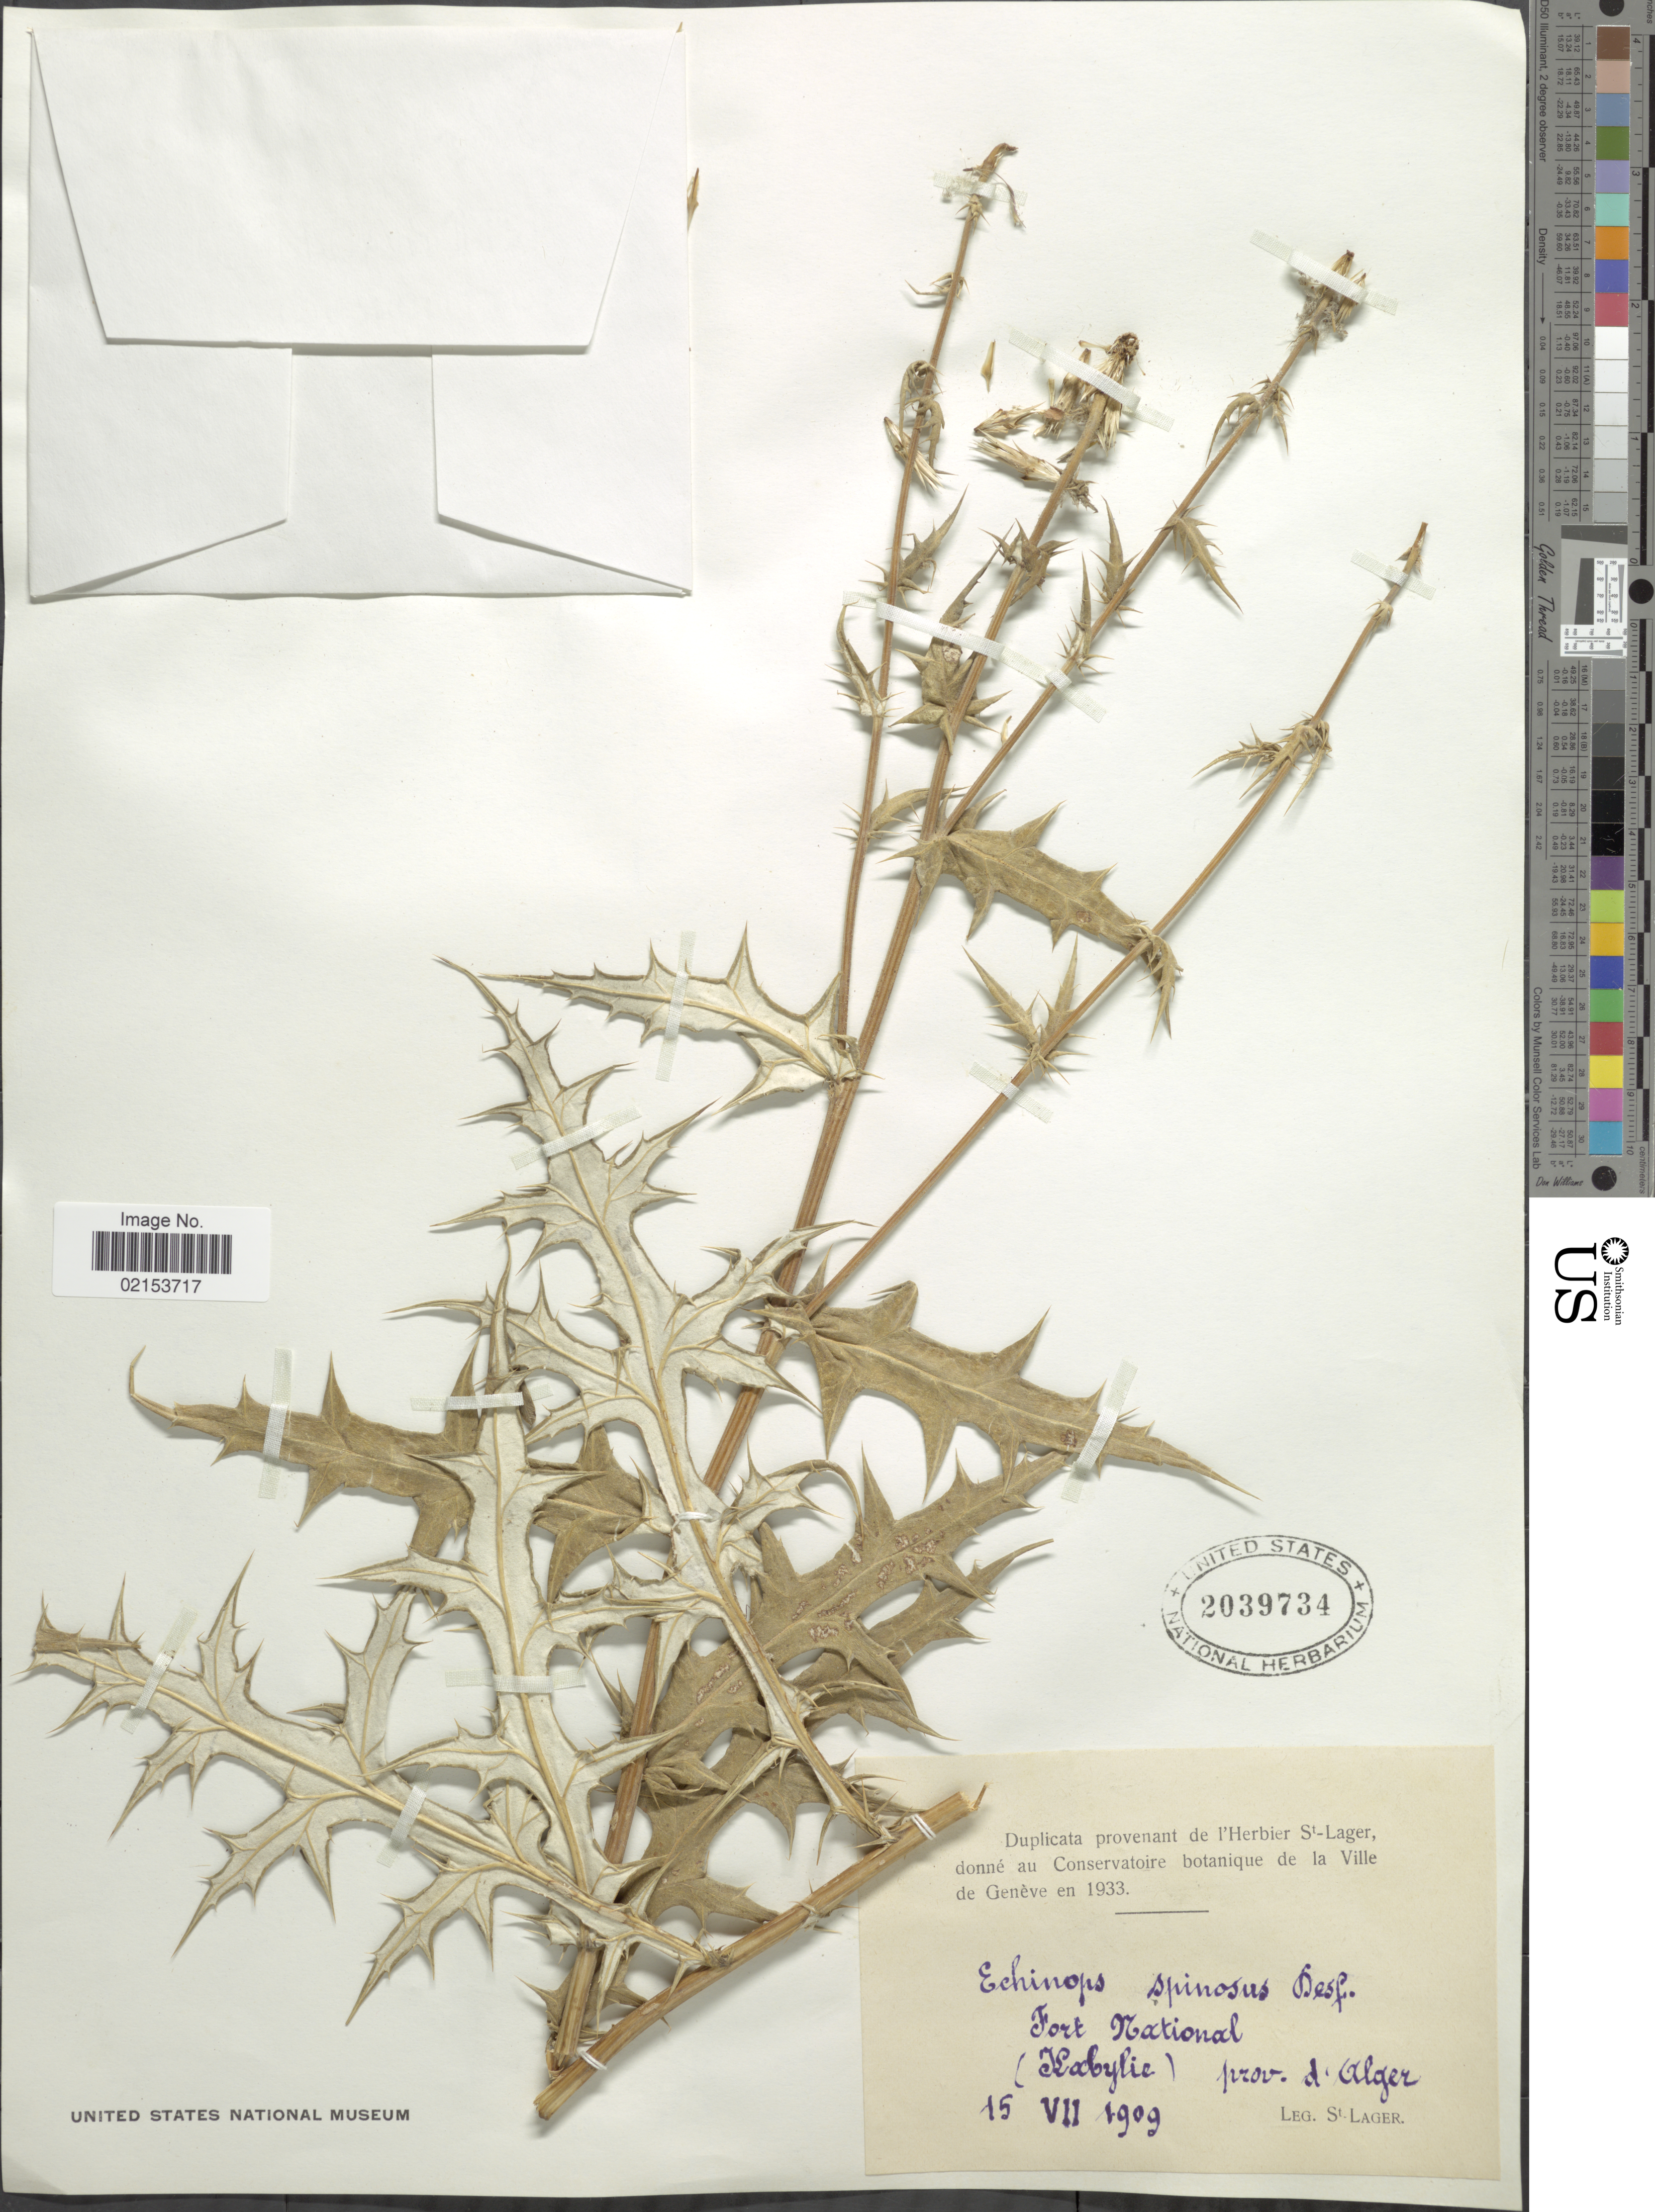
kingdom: Plantae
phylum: Tracheophyta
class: Magnoliopsida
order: Asterales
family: Asteraceae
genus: Echinops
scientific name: Echinops spinosissimus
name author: Turra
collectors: -. St. Lager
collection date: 1909-07-15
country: Algeria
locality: Fort National (Kabylie) Prov. d'Alger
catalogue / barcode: US 2039734